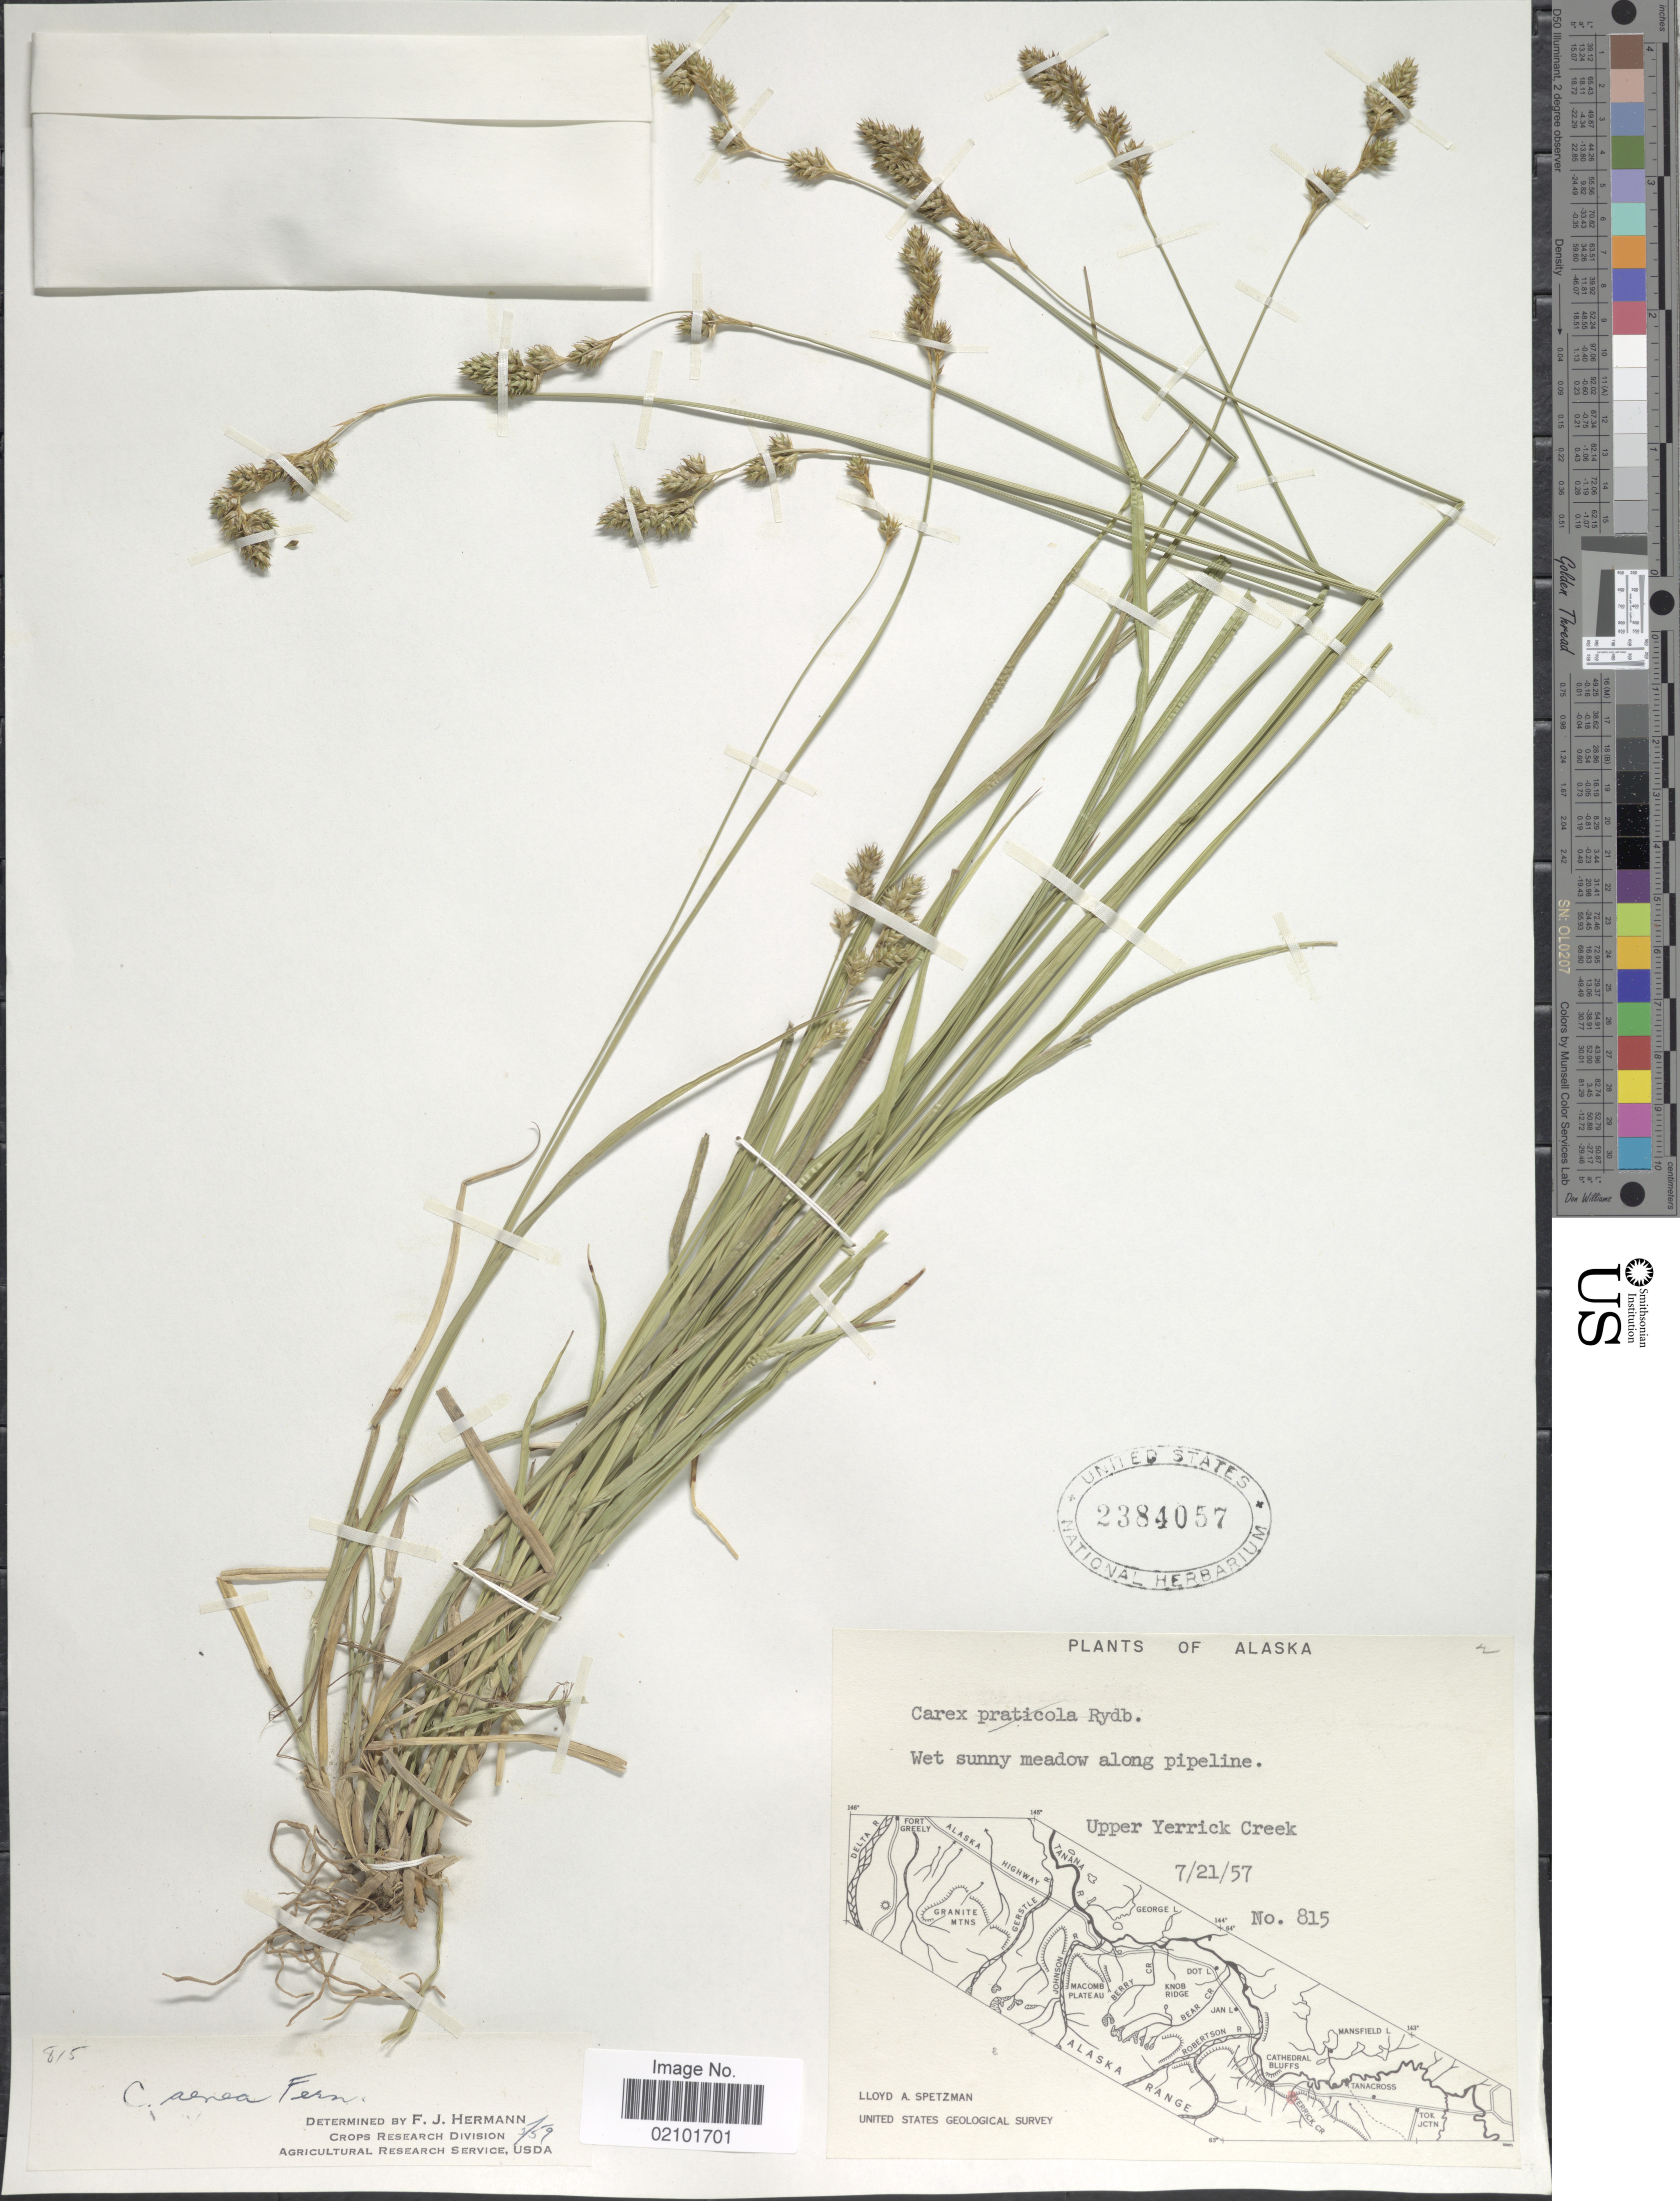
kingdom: Plantae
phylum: Tracheophyta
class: Liliopsida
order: Poales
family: Cyperaceae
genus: Carex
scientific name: Carex foenea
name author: Willd.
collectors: L. Spetzman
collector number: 815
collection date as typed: Transcribed d/m/y: 21/7/57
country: United States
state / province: Alaska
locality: Upper Yerrick Creek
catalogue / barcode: US 2384057